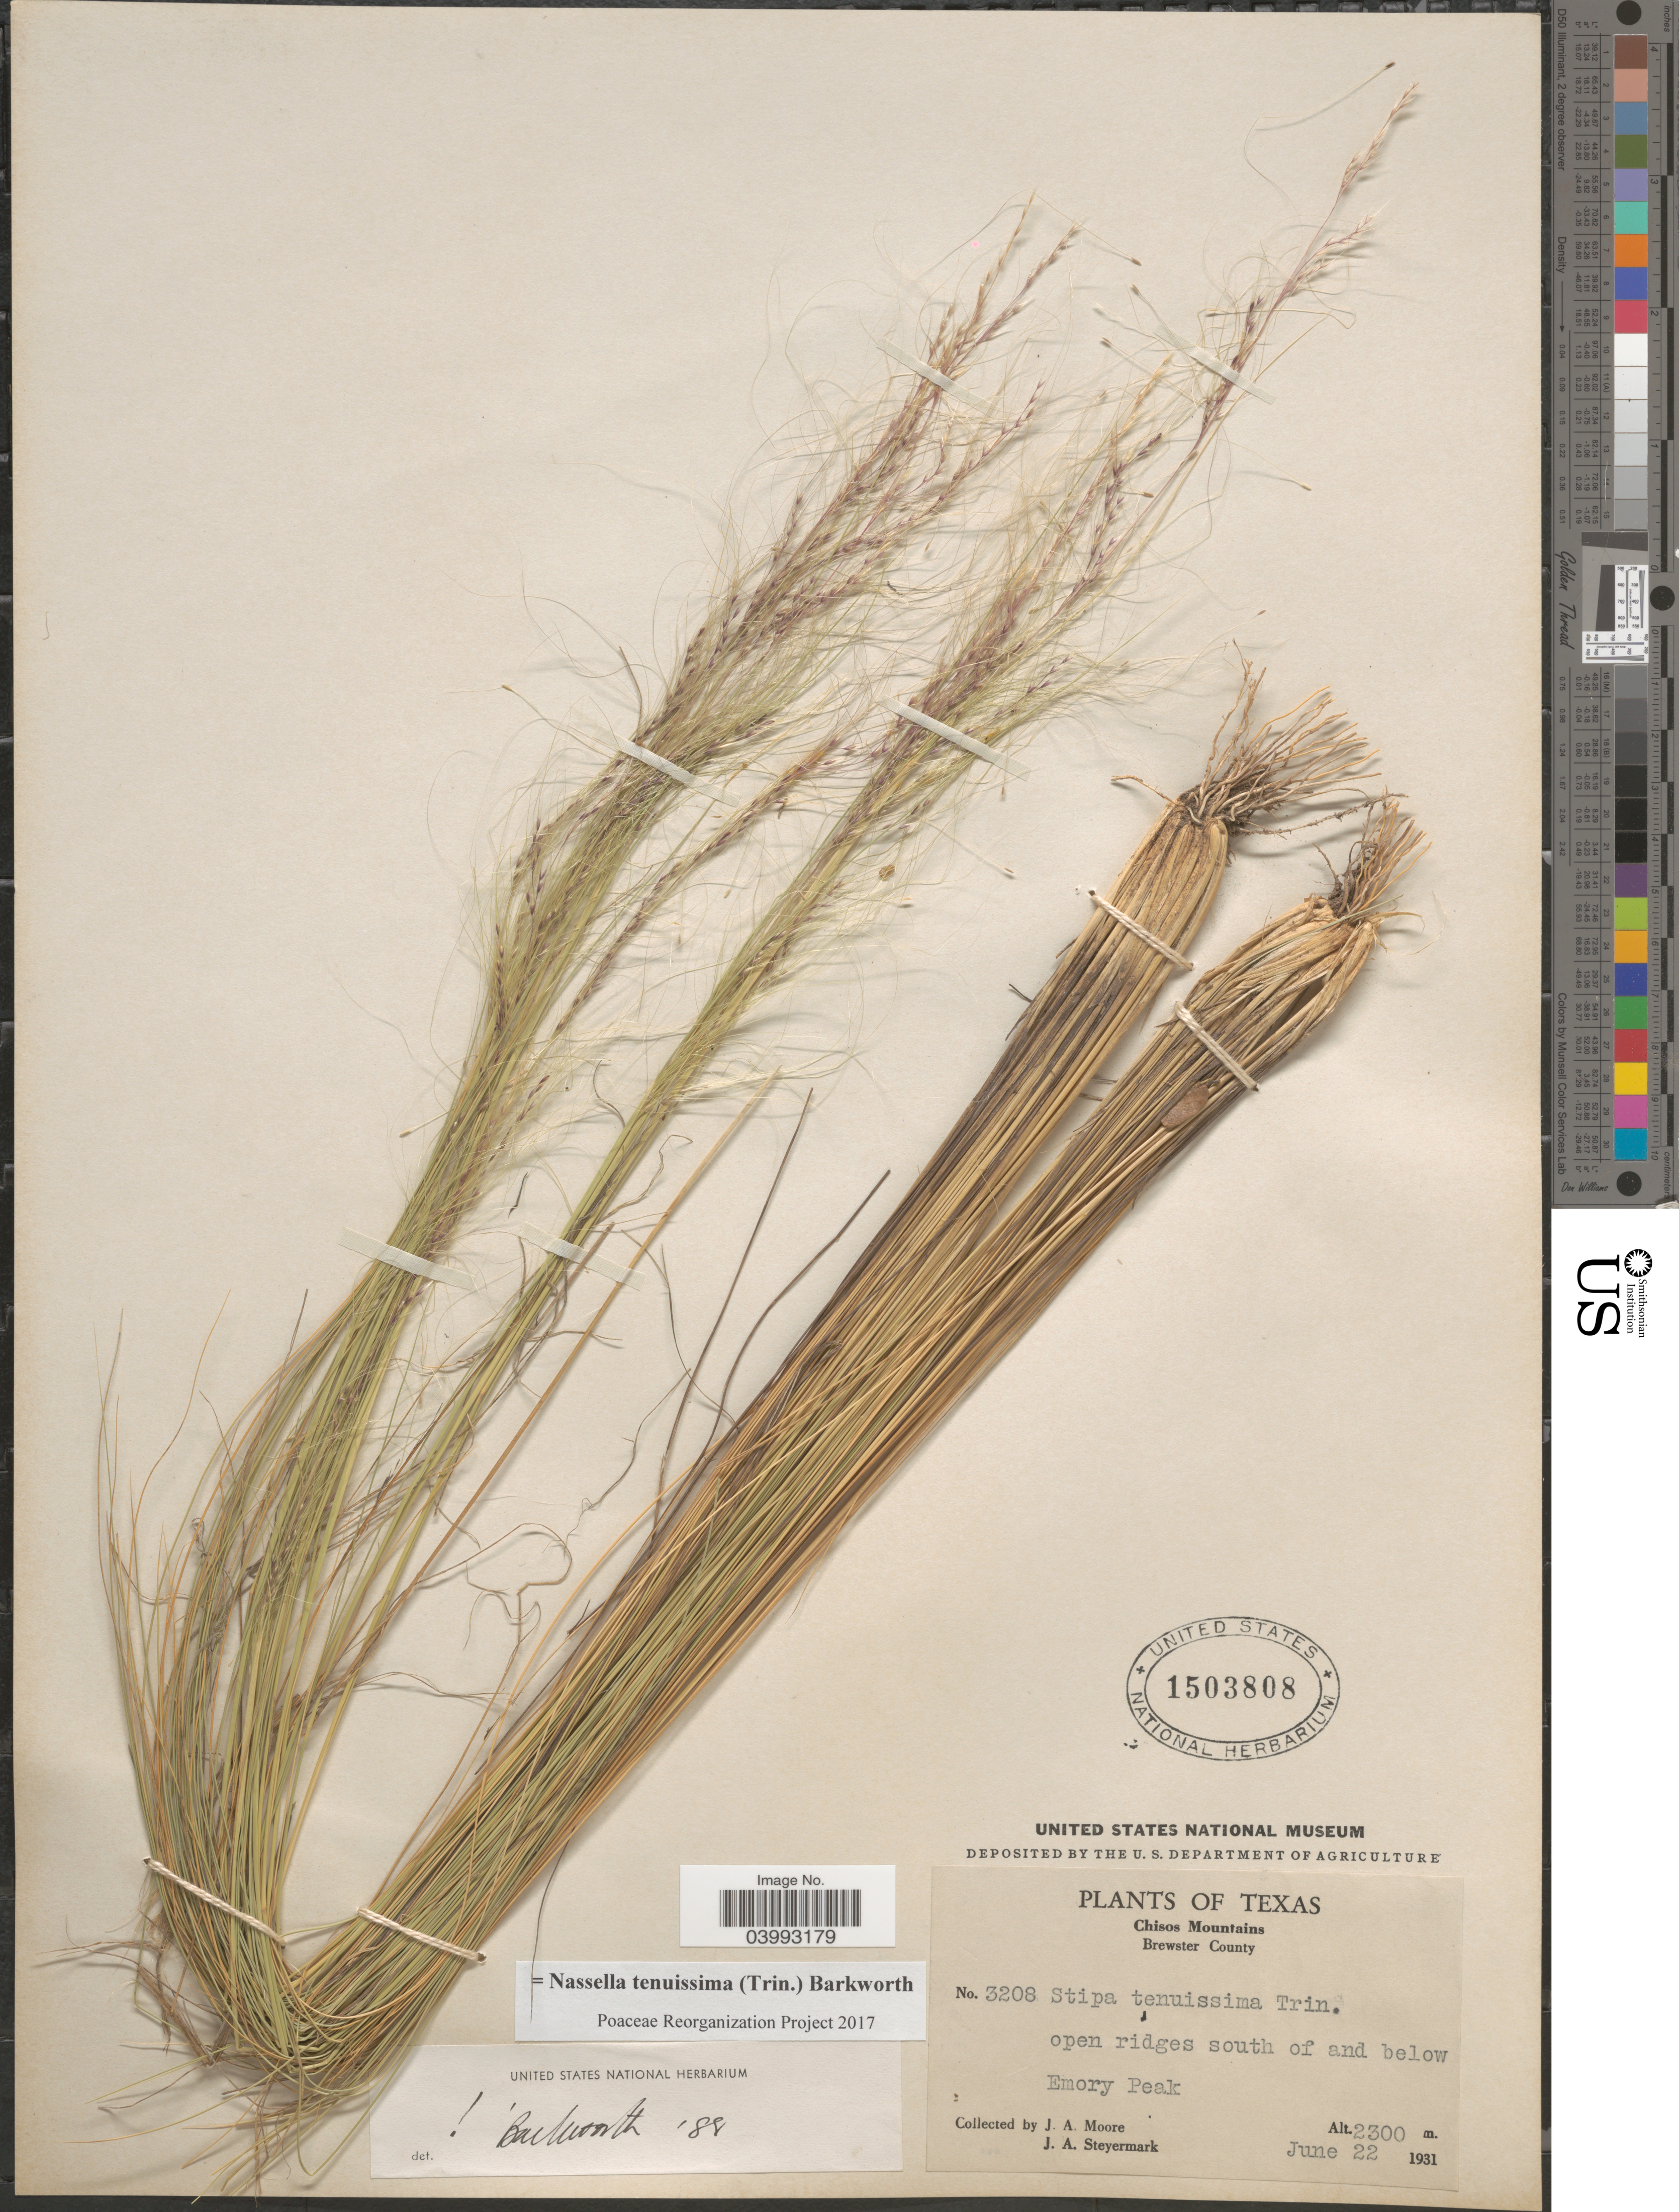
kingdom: Plantae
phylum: Tracheophyta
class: Liliopsida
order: Poales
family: Poaceae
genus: Nassella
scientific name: Nassella tenuissima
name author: (Trin.) Barkworth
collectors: J. A. Moore & J. Steyermark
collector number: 3208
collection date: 1931-06-22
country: United States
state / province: Texas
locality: Chisos Mountains. Brewster County. Open ridges south of and below Emory Peak.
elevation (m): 2300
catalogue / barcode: US 1503808